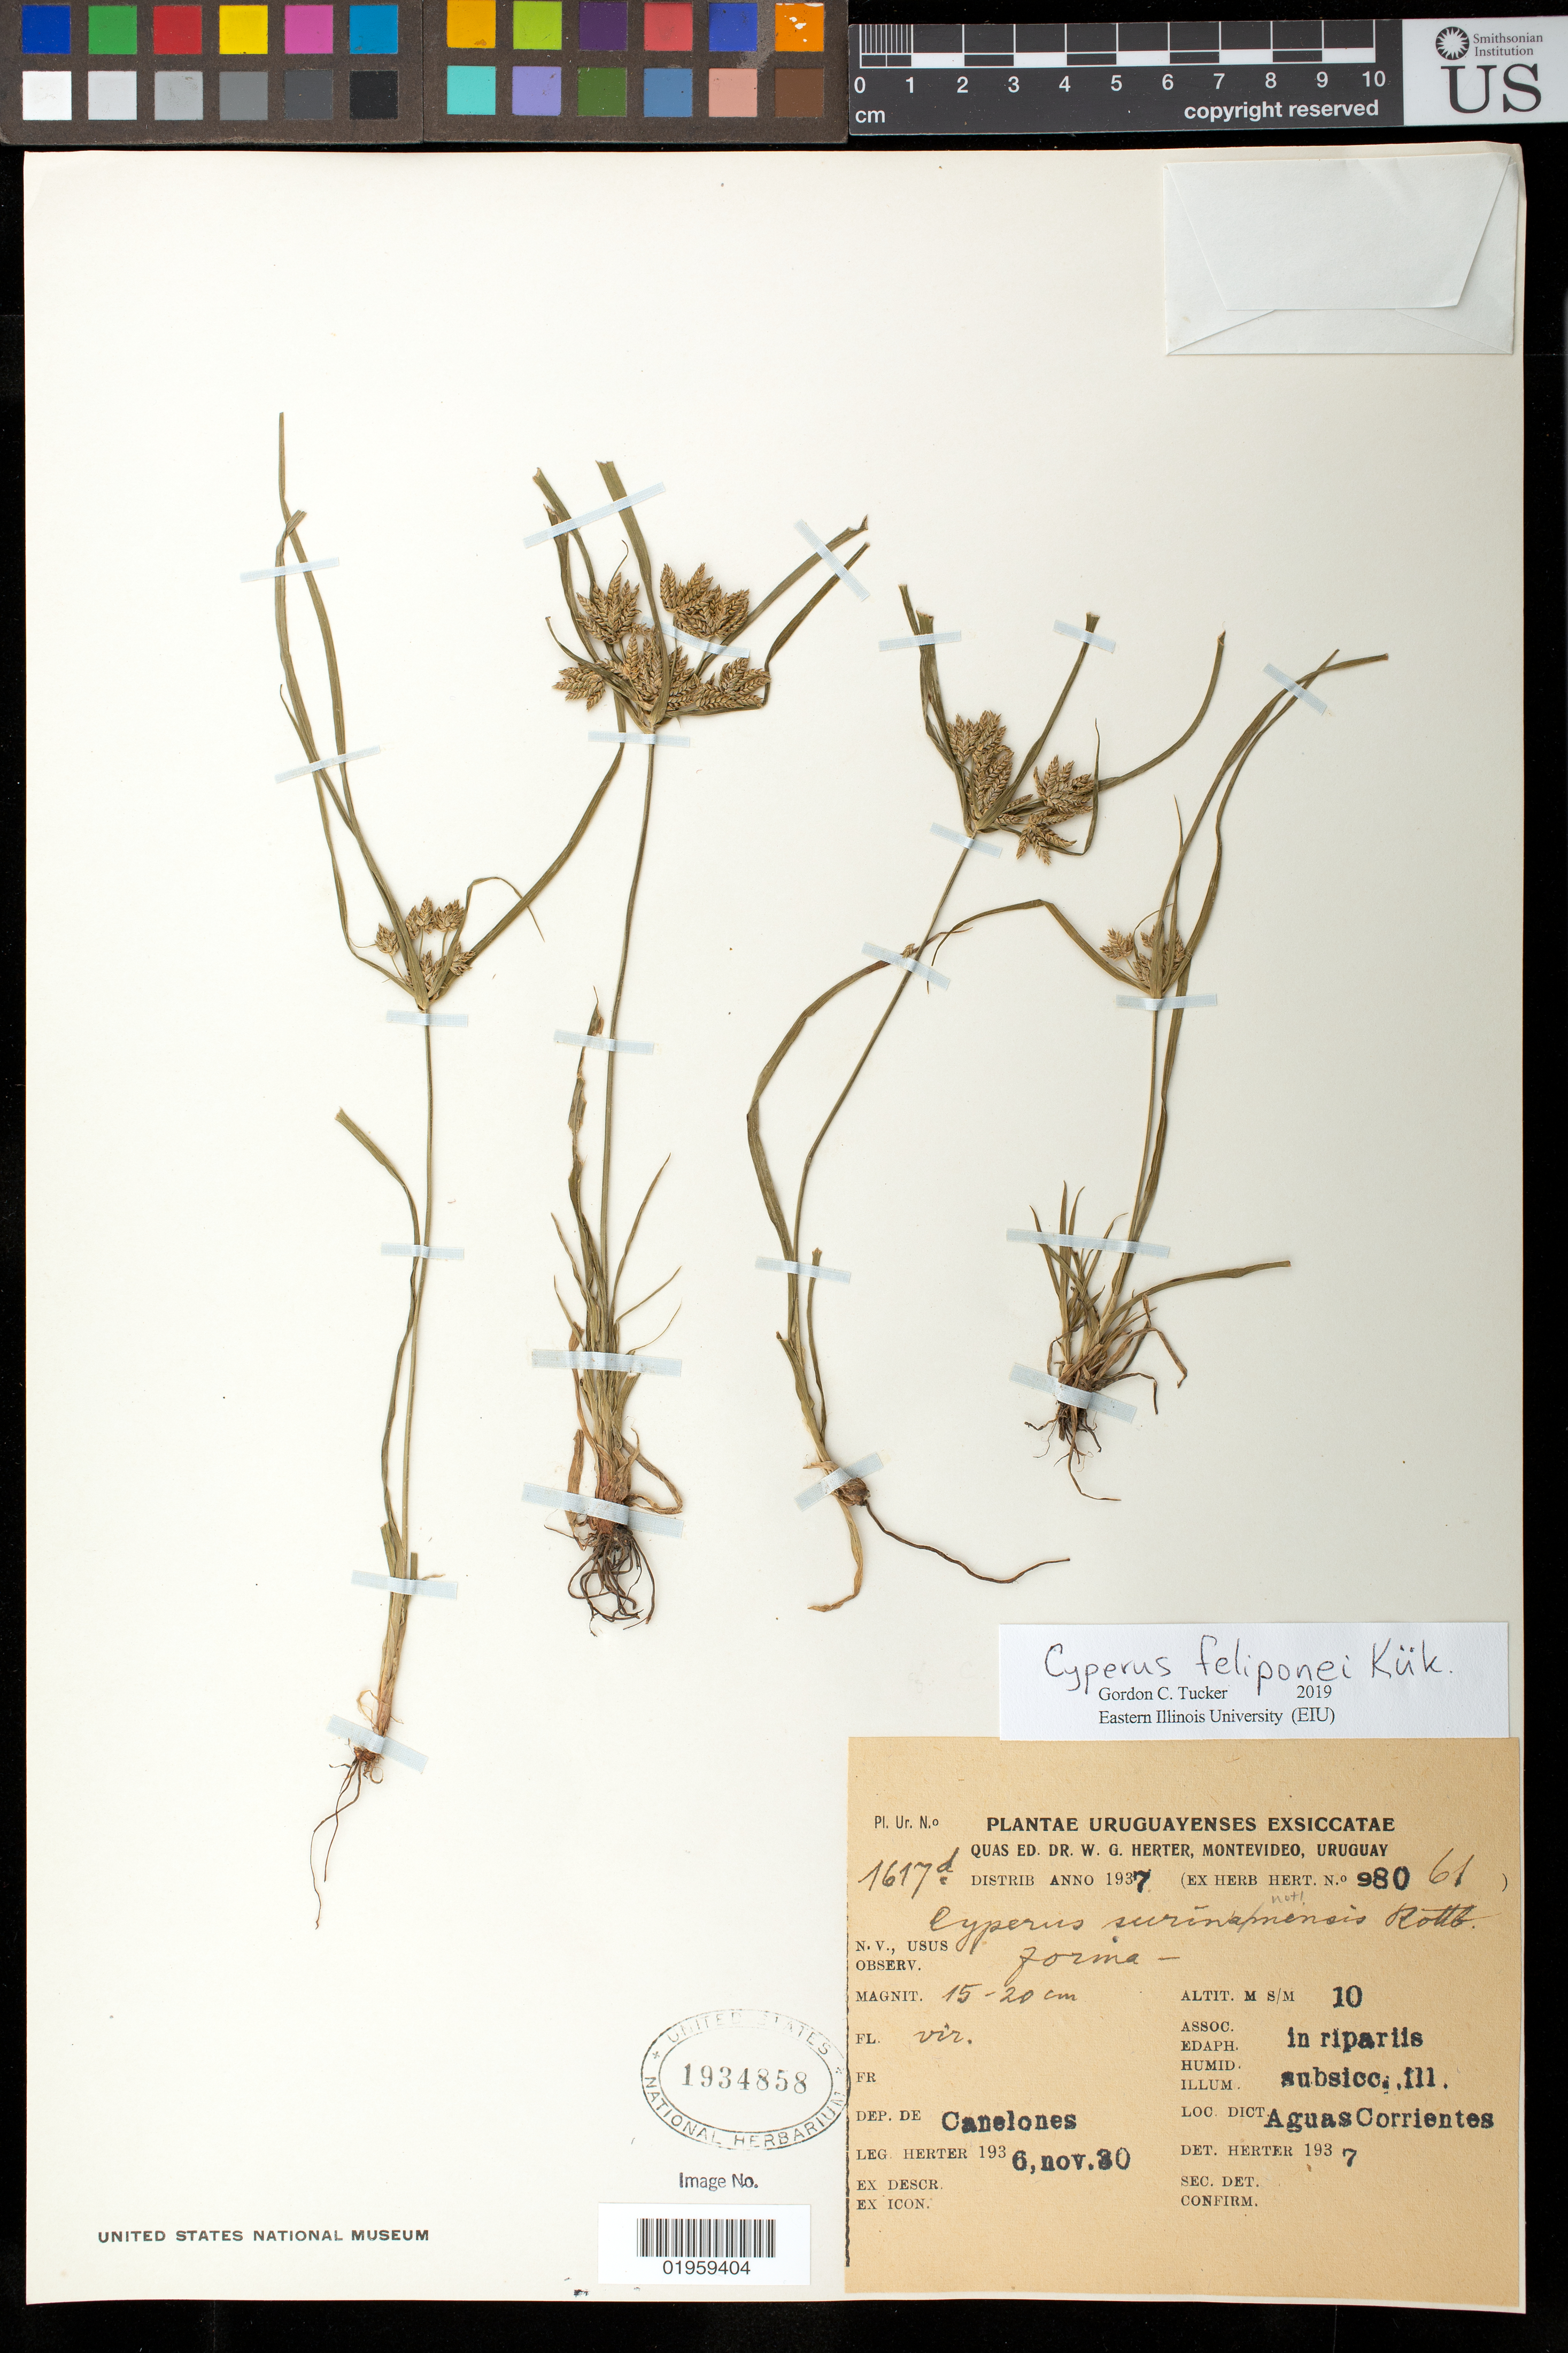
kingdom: Plantae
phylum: Tracheophyta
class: Liliopsida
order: Poales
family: Cyperaceae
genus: Cyperus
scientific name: Cyperus felipponei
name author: Kük.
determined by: Tucker, G. C.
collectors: W. G. Herter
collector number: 1617d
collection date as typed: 1936, Nov. 30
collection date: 1936-11-30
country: Uruguay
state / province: Canelones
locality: Sguas Corrientes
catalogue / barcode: US 1934858